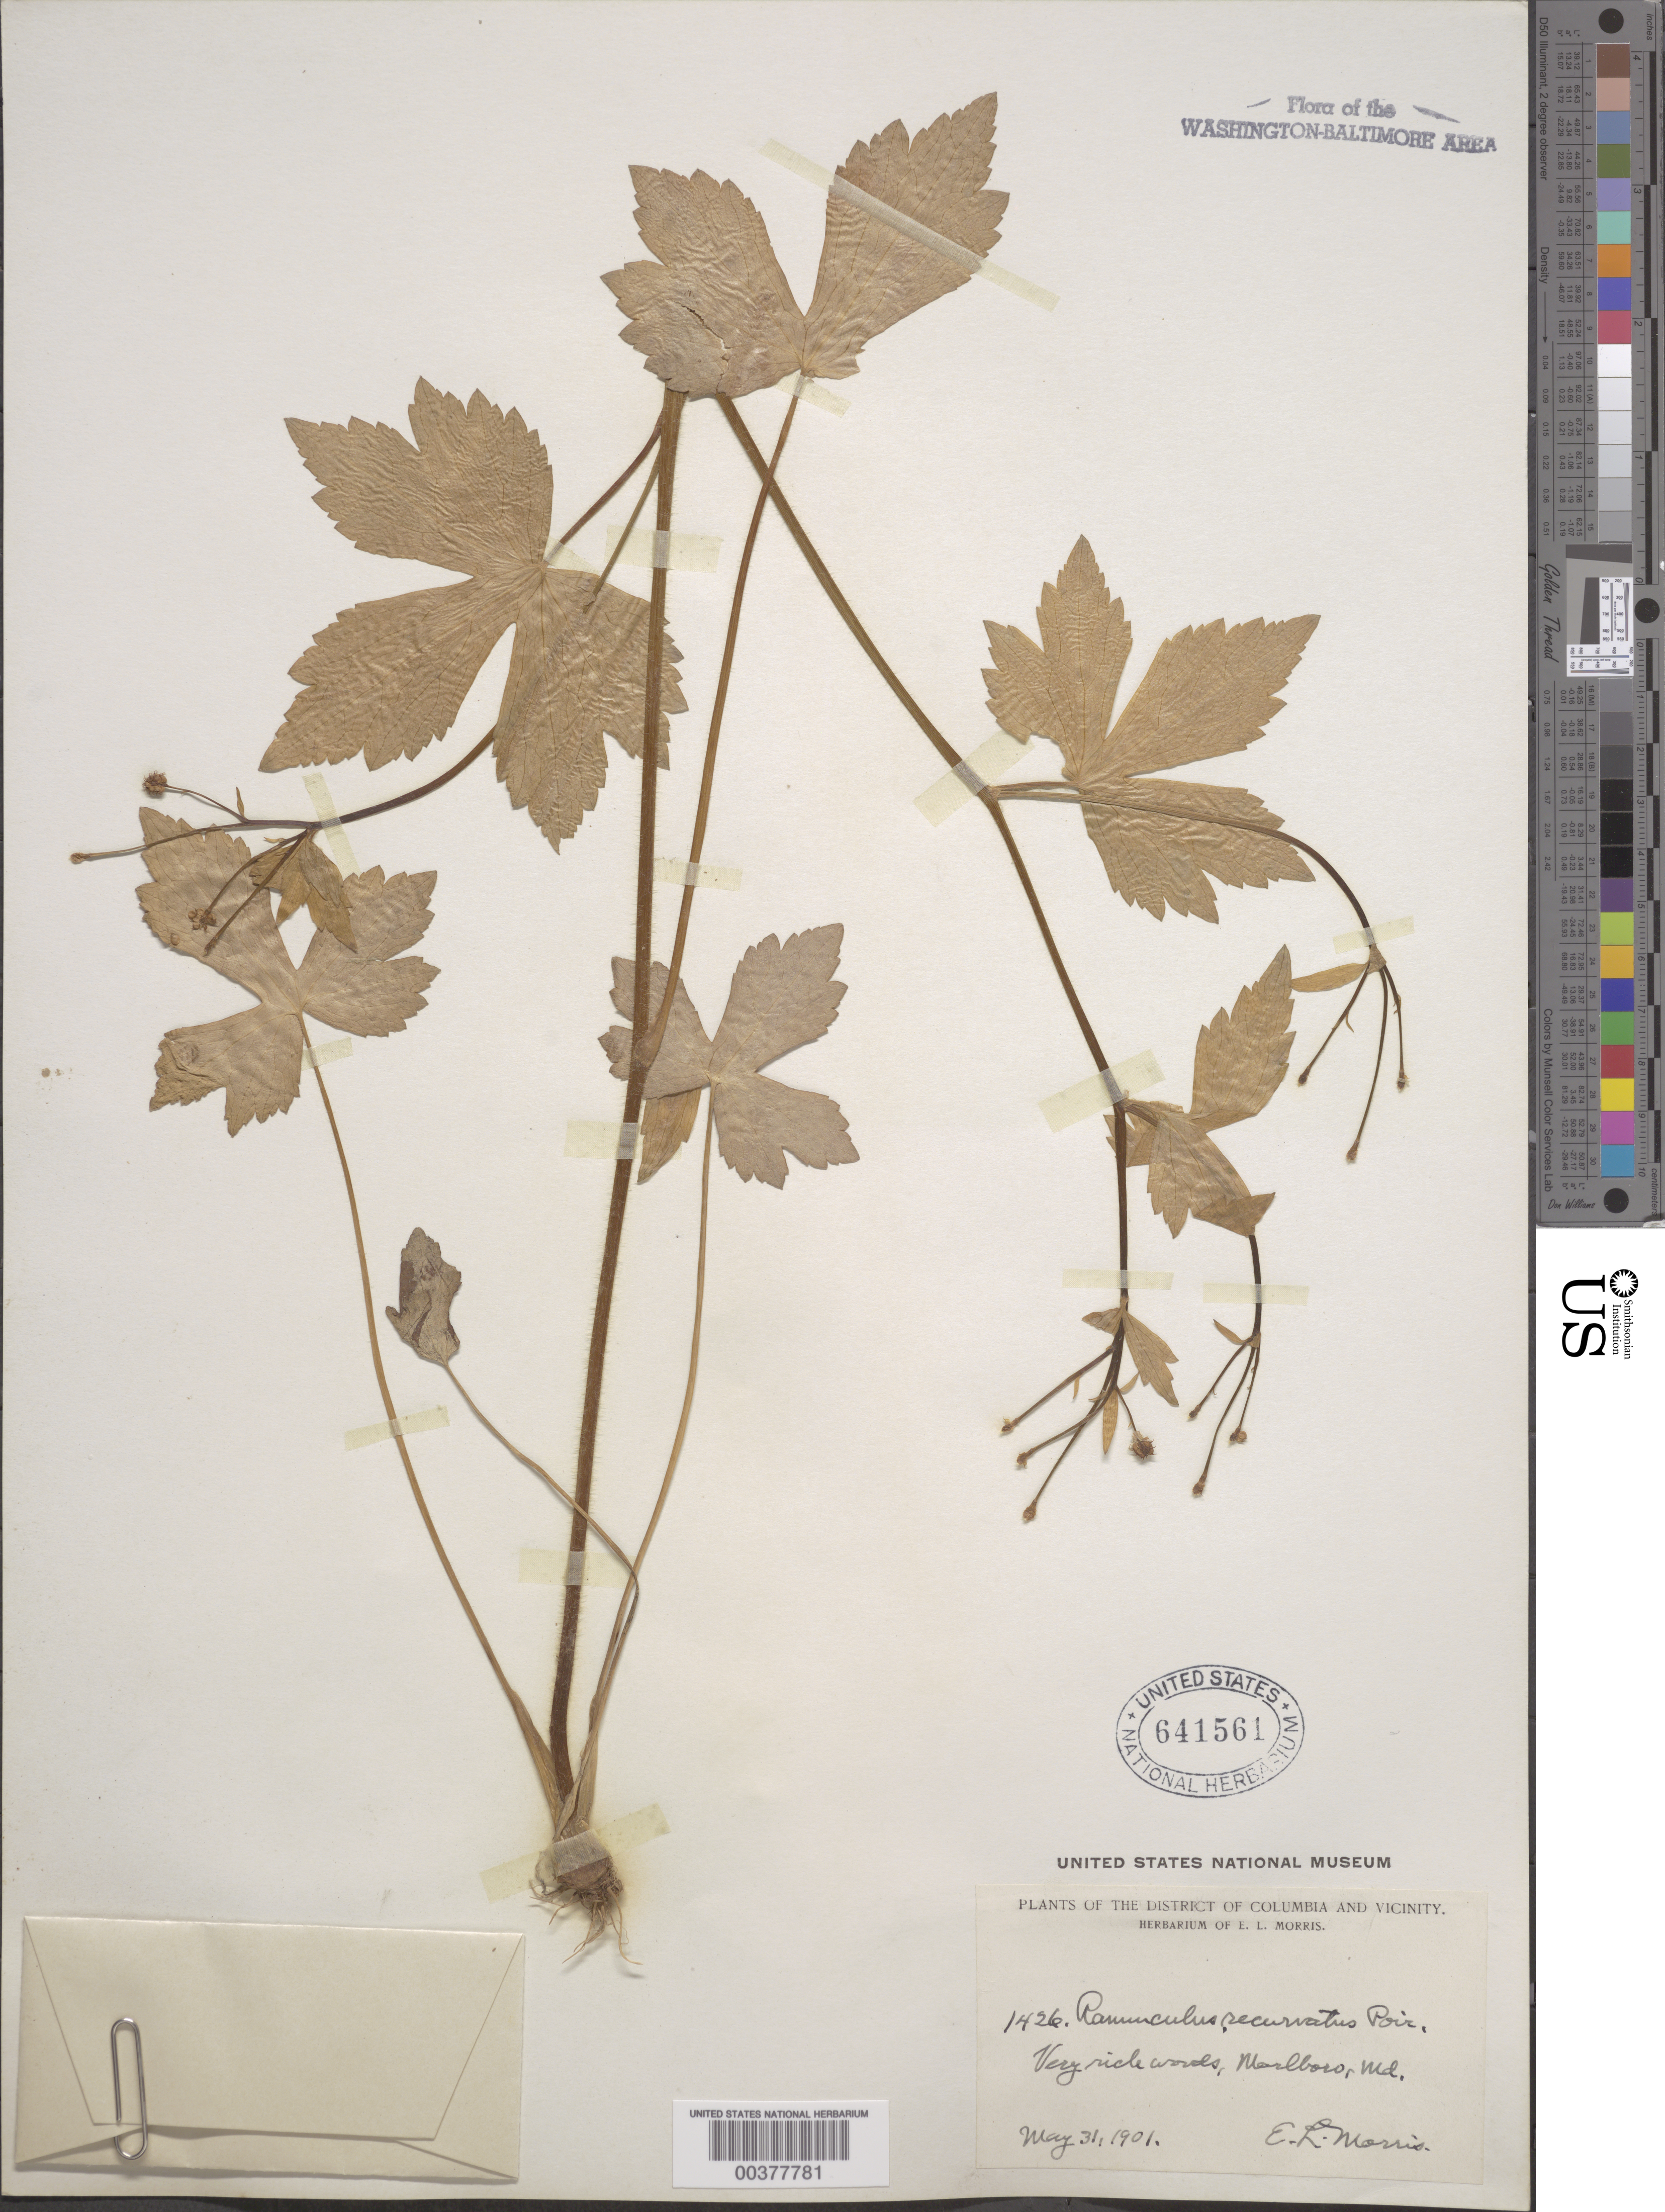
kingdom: Plantae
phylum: Tracheophyta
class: Magnoliopsida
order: Ranunculales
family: Ranunculaceae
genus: Ranunculus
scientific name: Ranunculus recurvatus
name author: Poir.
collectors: E. L. Morris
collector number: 1426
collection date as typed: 31 May 1901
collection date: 1901-05-31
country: United States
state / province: Maryland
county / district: Prince George's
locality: Marlboro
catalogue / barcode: US 641561